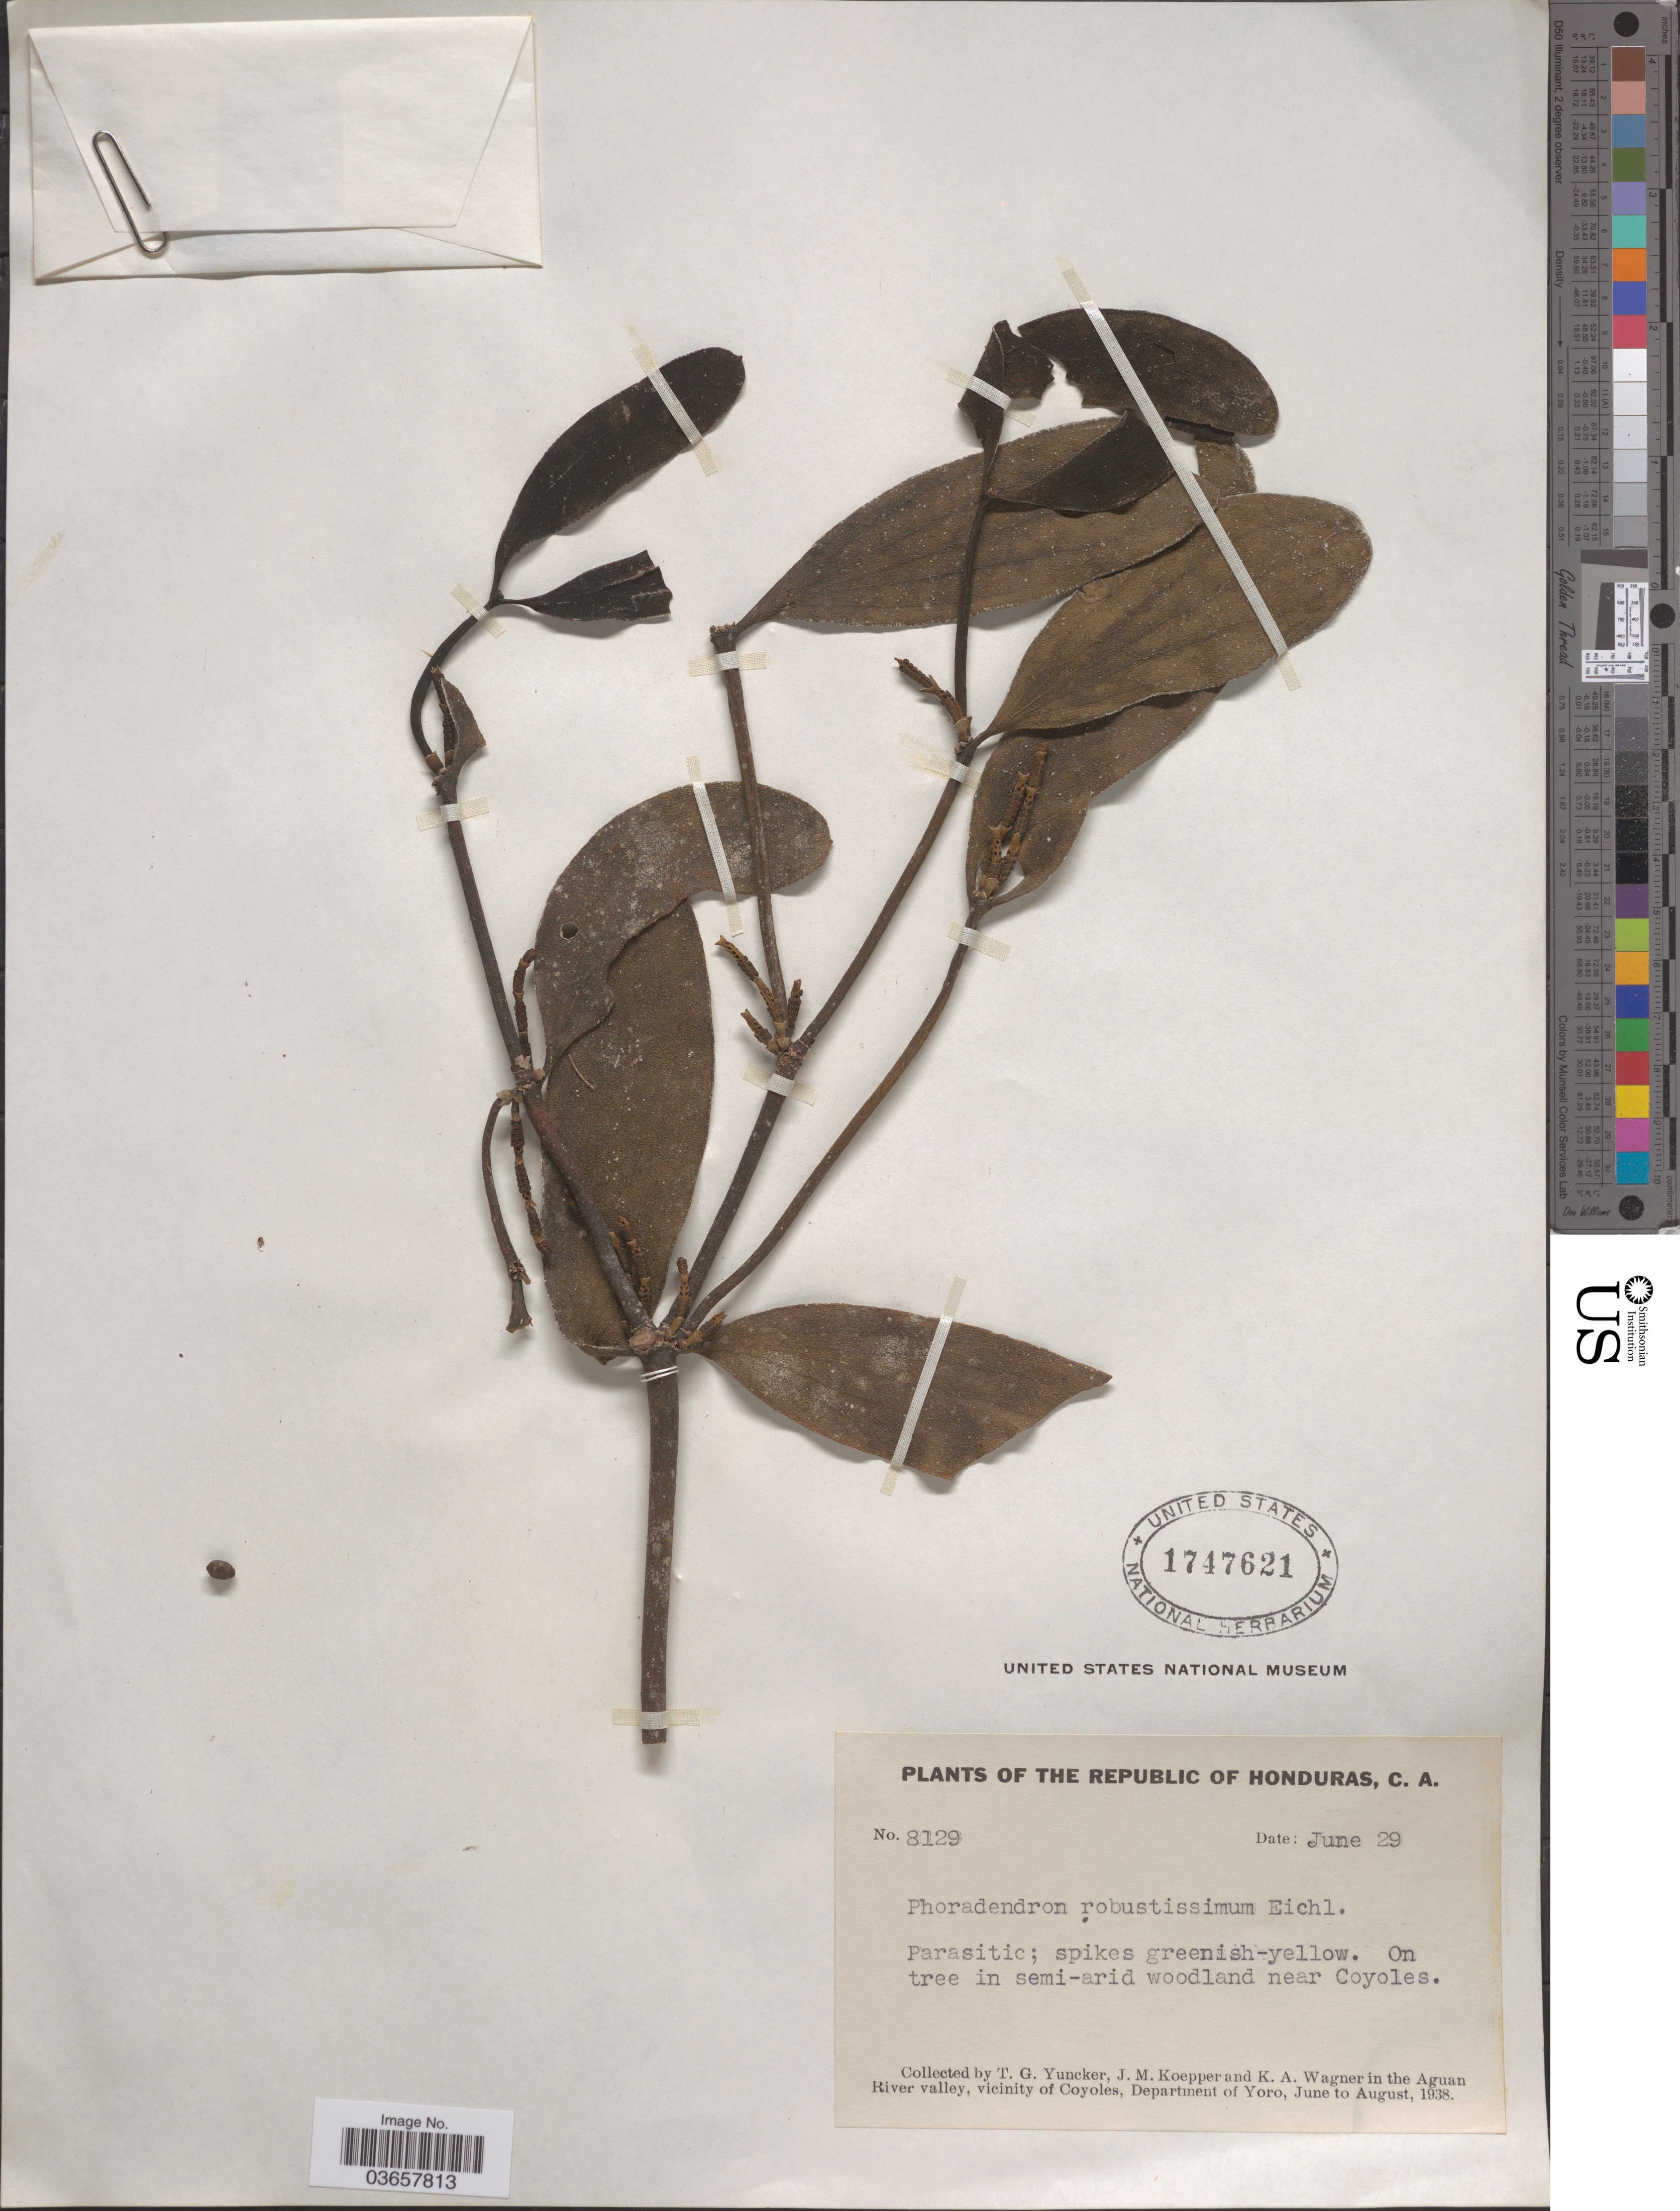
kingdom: Plantae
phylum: Tracheophyta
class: Magnoliopsida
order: Santalales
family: Viscaceae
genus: Phoradendron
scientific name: Phoradendron robustissimum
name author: Eichler in Mart.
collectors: T. G. Yuncker, J. M. Koepper & K. A. Wagner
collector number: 8129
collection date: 1938-06-29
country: Honduras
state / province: Yoro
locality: The Republic of Honduras. Woodland near Coyoles. In the Aguan River valley, vicinity of Coyoles, Department of Yoro.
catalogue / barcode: US 1747621